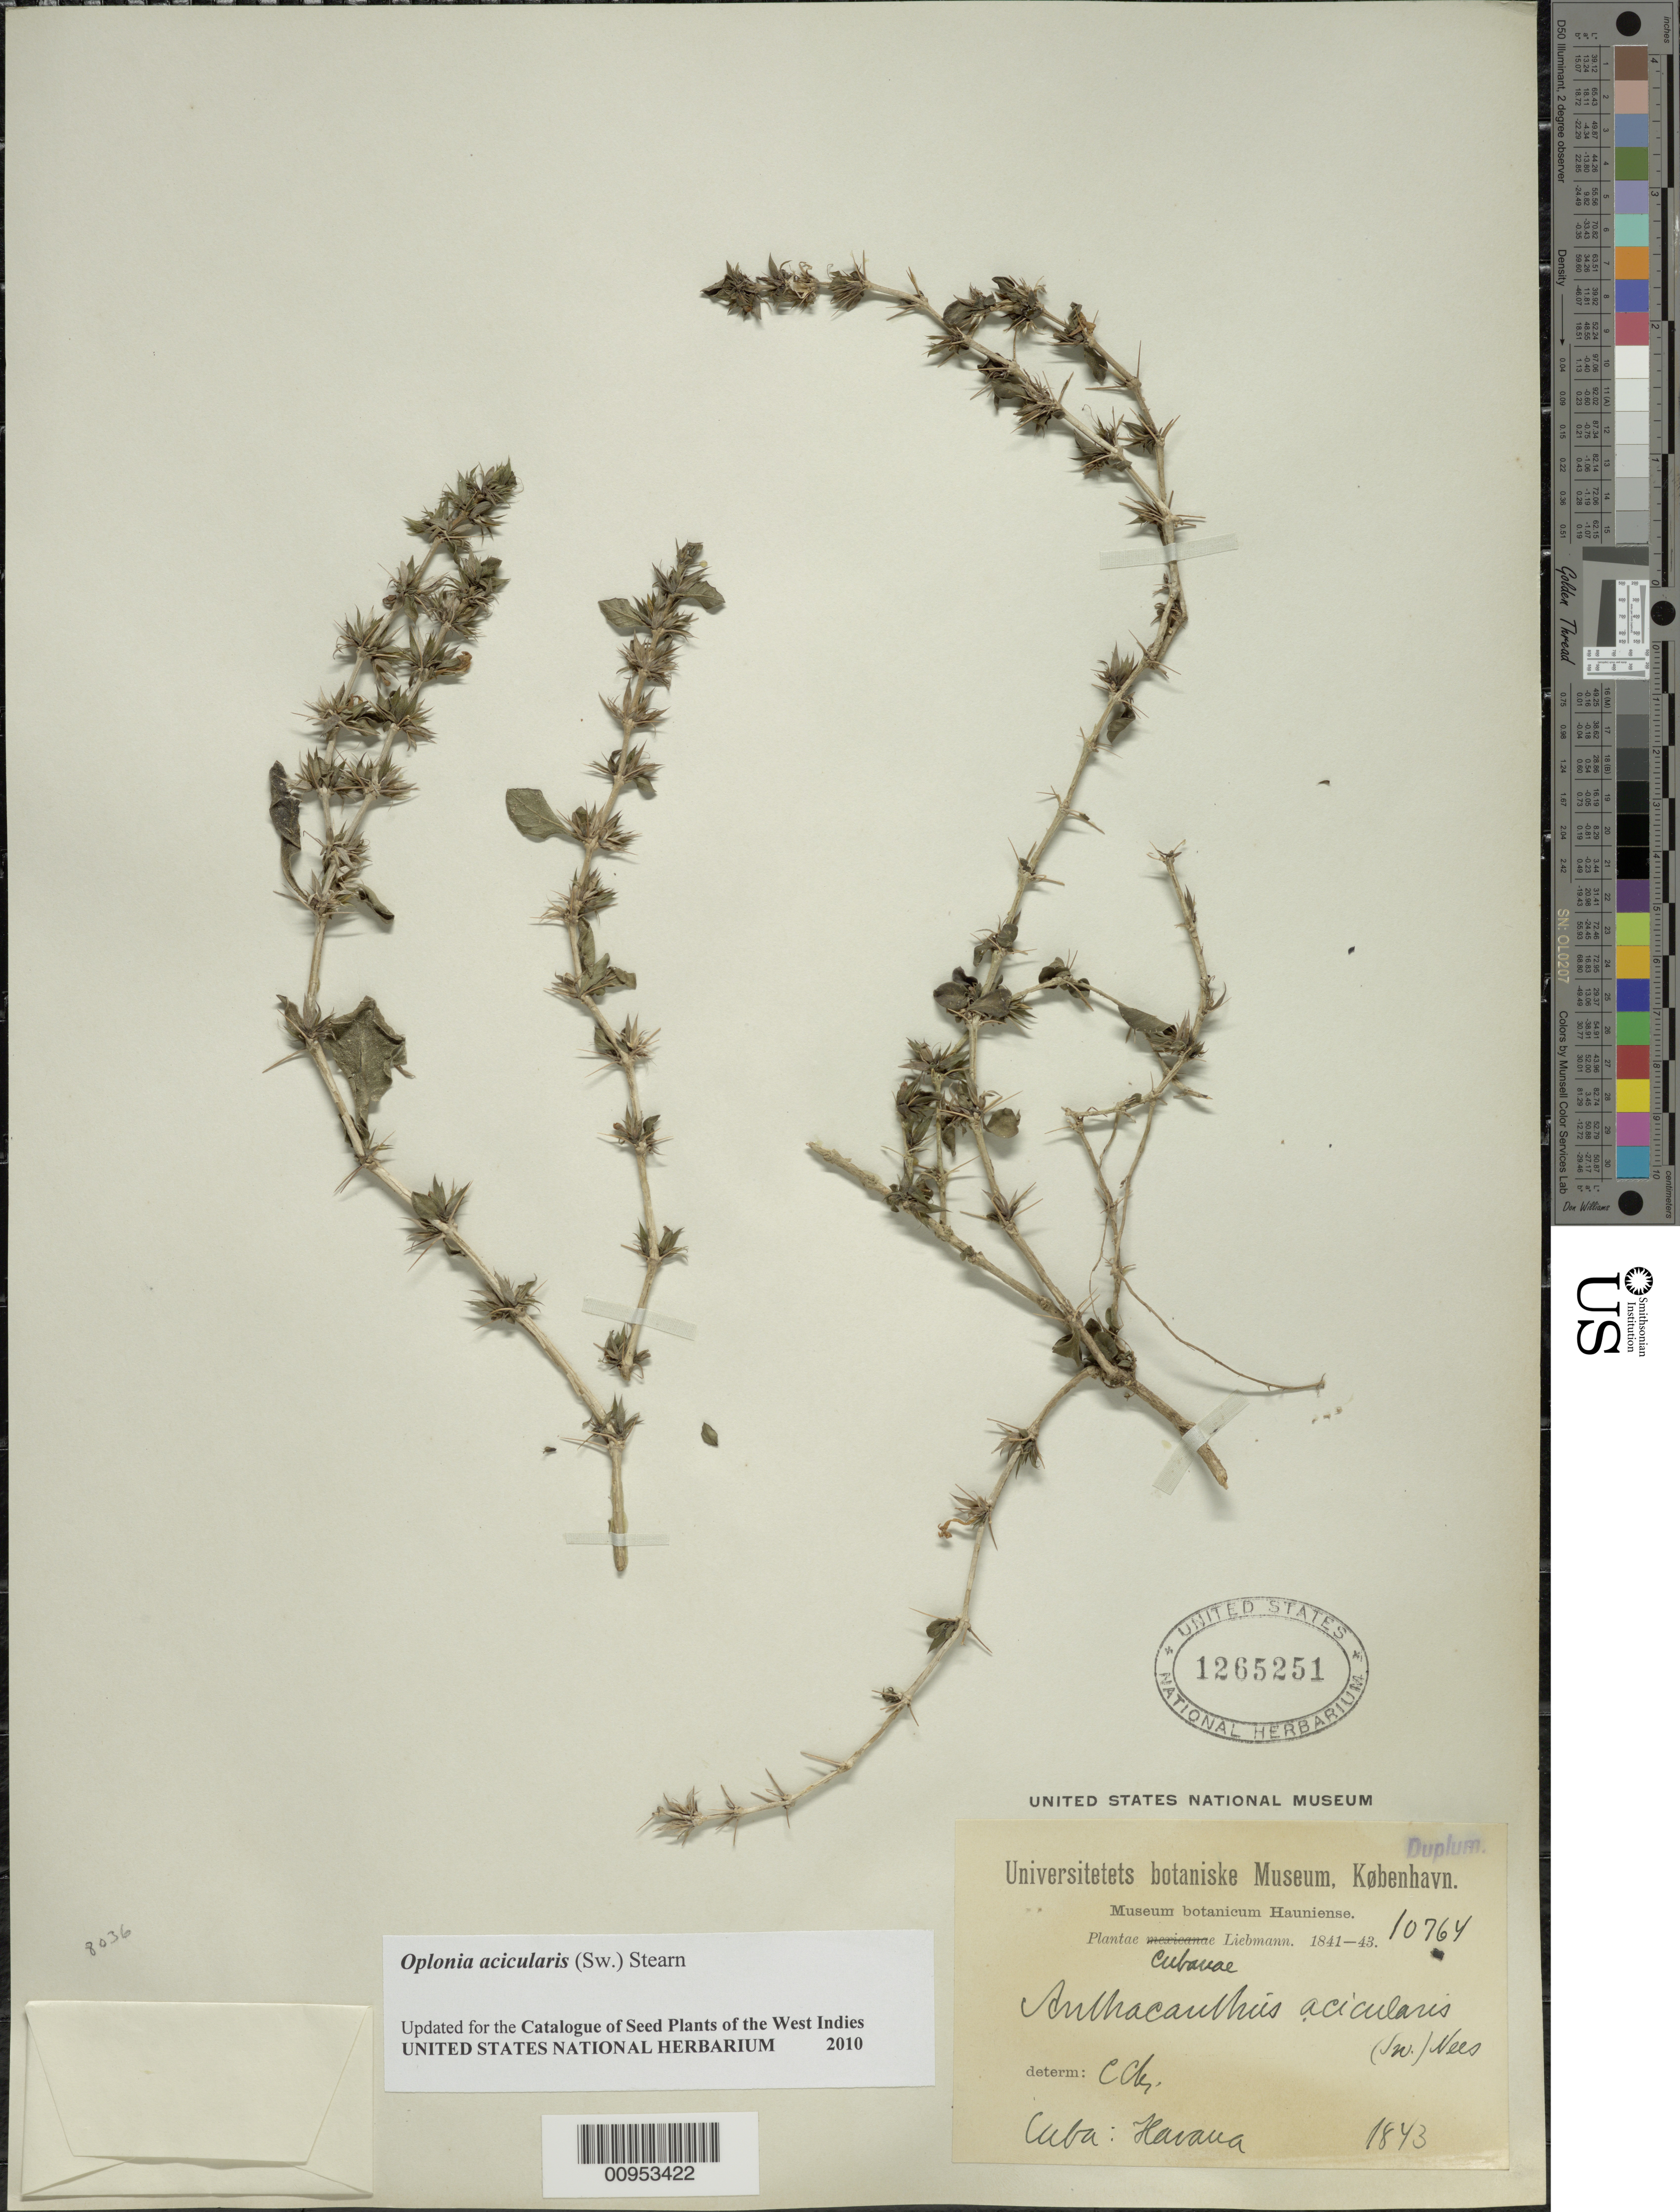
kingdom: Plantae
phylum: Tracheophyta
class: Magnoliopsida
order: Lamiales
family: Acanthaceae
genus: Oplonia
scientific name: Oplonia acicularis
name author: (Sw.) Stearn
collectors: F. M. Liebmann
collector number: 10764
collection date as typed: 1843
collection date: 1843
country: Cuba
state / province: La Habana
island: Cuba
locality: Havana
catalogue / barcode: US 1265251